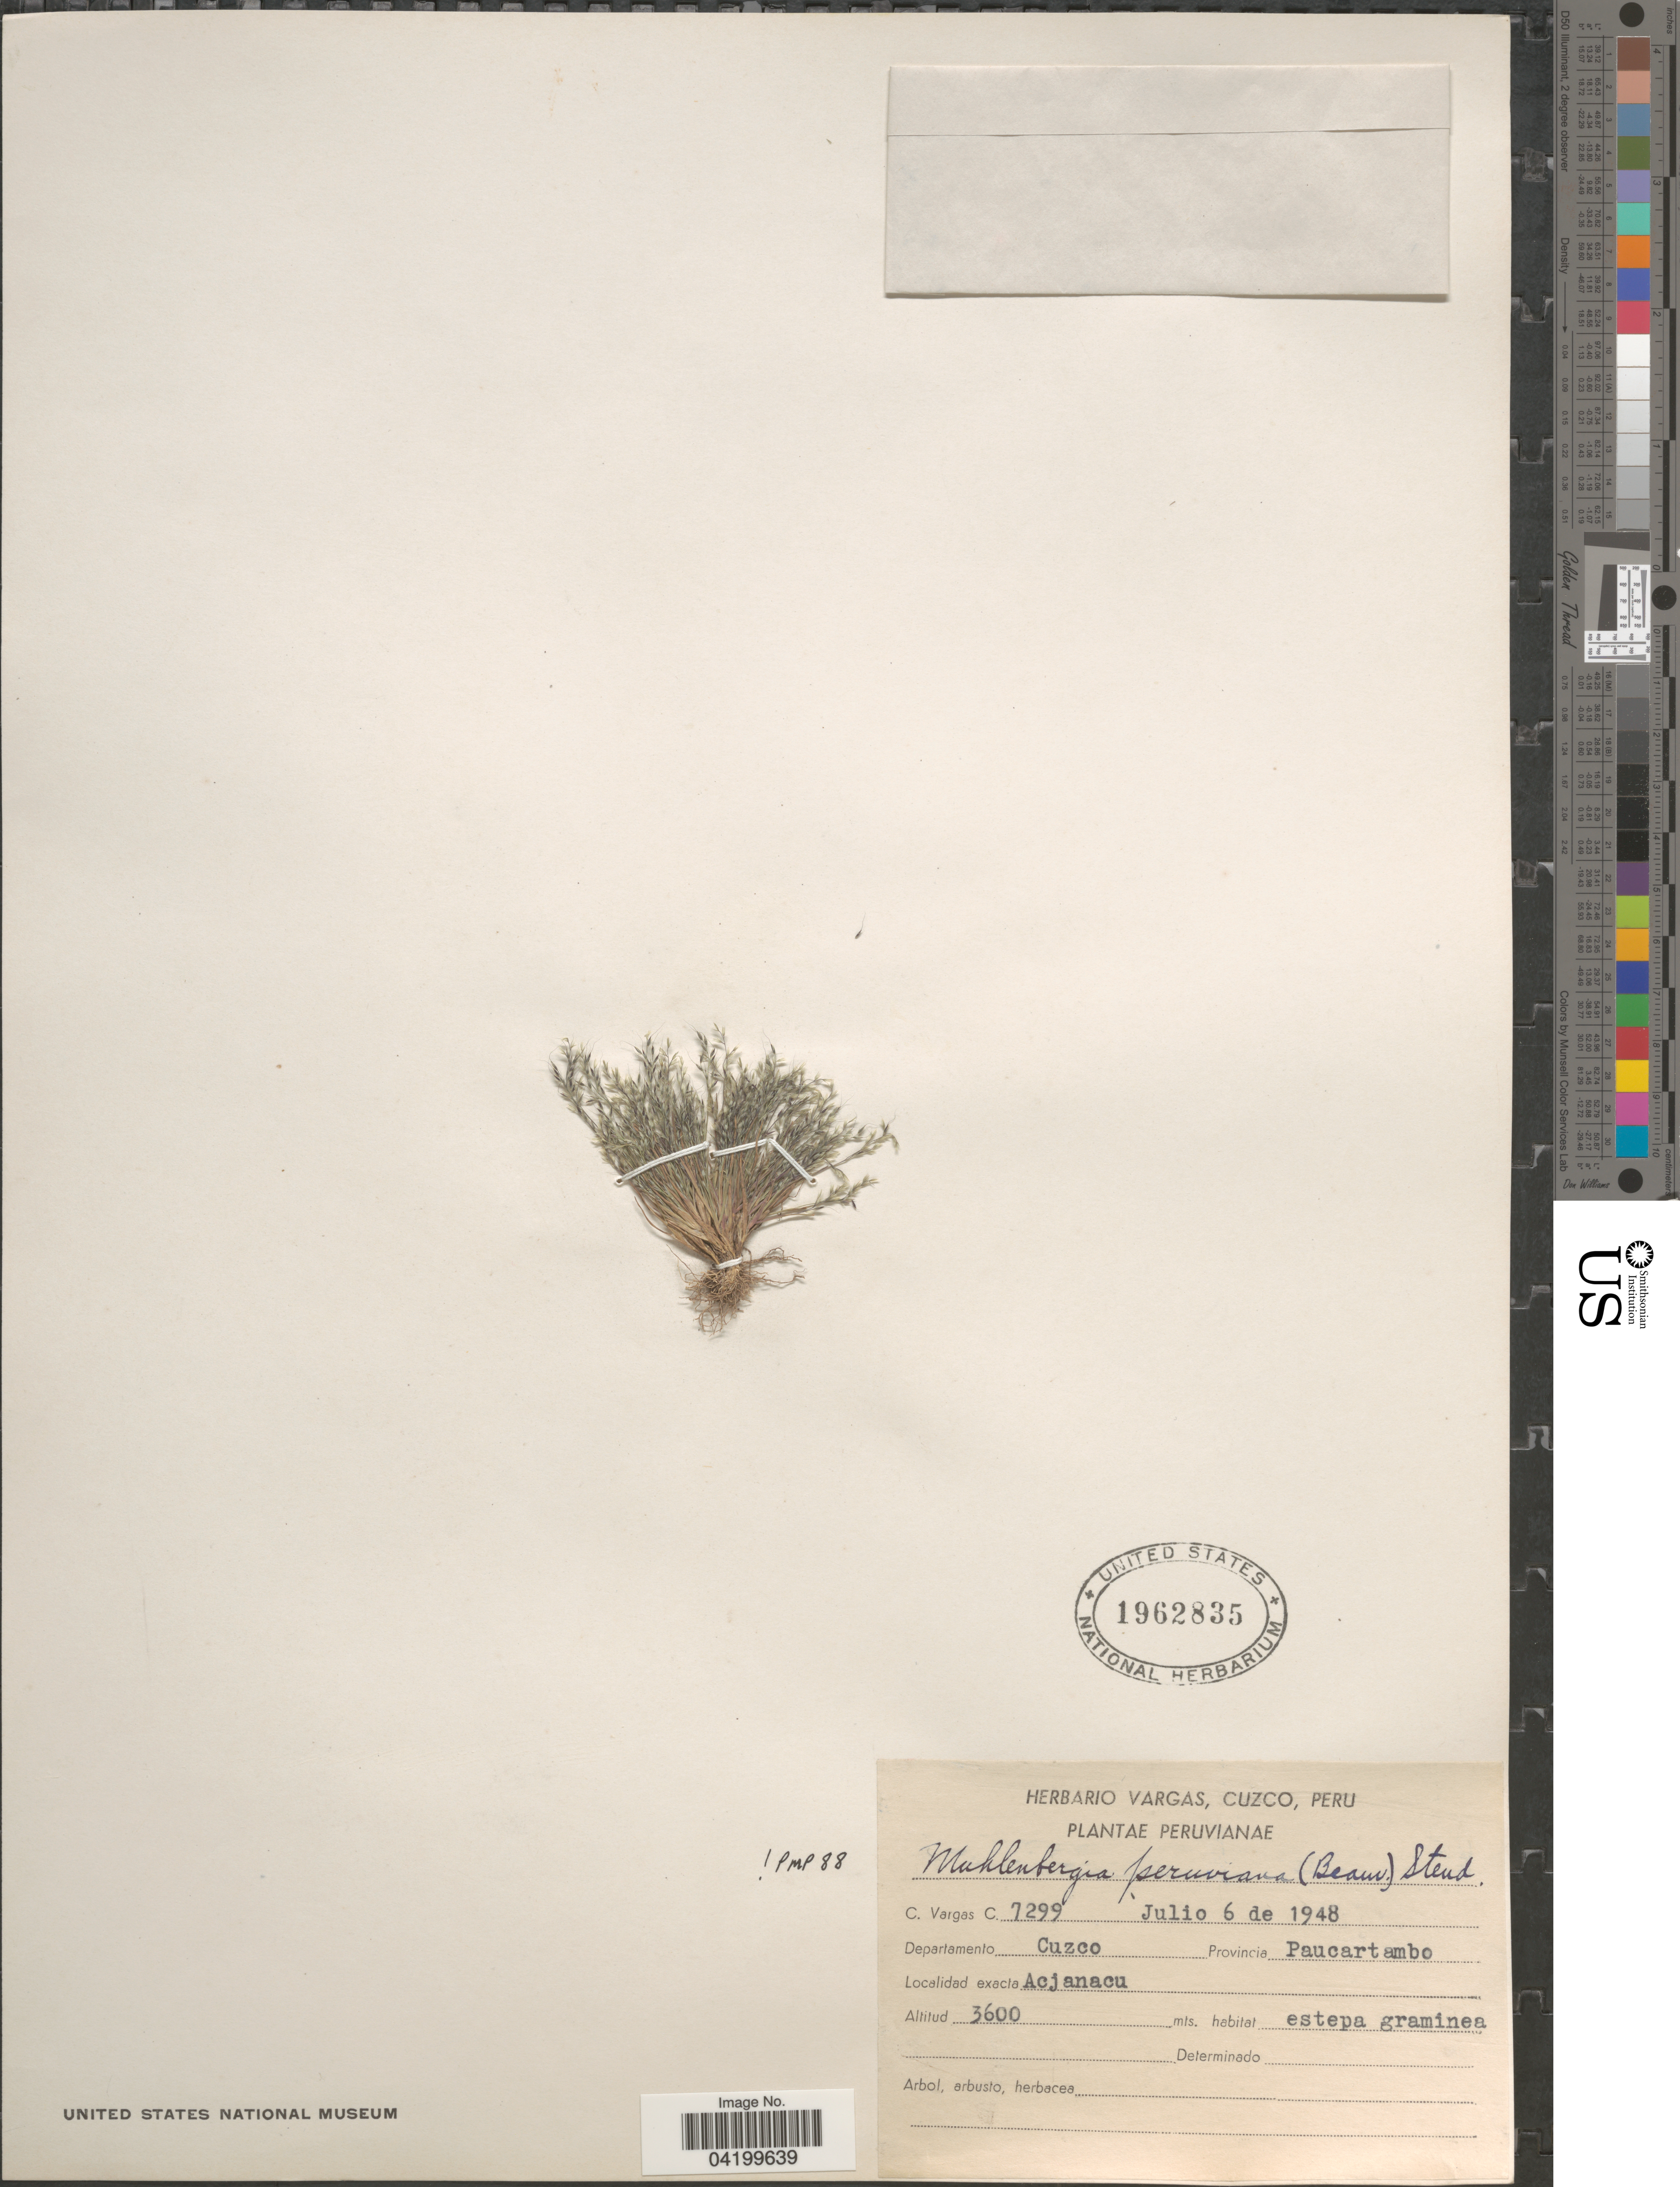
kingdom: Plantae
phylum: Tracheophyta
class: Liliopsida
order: Poales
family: Poaceae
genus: Muhlenbergia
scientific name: Muhlenbergia peruviana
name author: (P. Beauv.) Steud.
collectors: C. Vargas Calderón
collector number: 7299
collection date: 1948-07-06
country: Peru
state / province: Cusco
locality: Departamento Cuzco. Provincia Paucartambo. Acjanacu.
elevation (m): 3600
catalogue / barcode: US 1962835